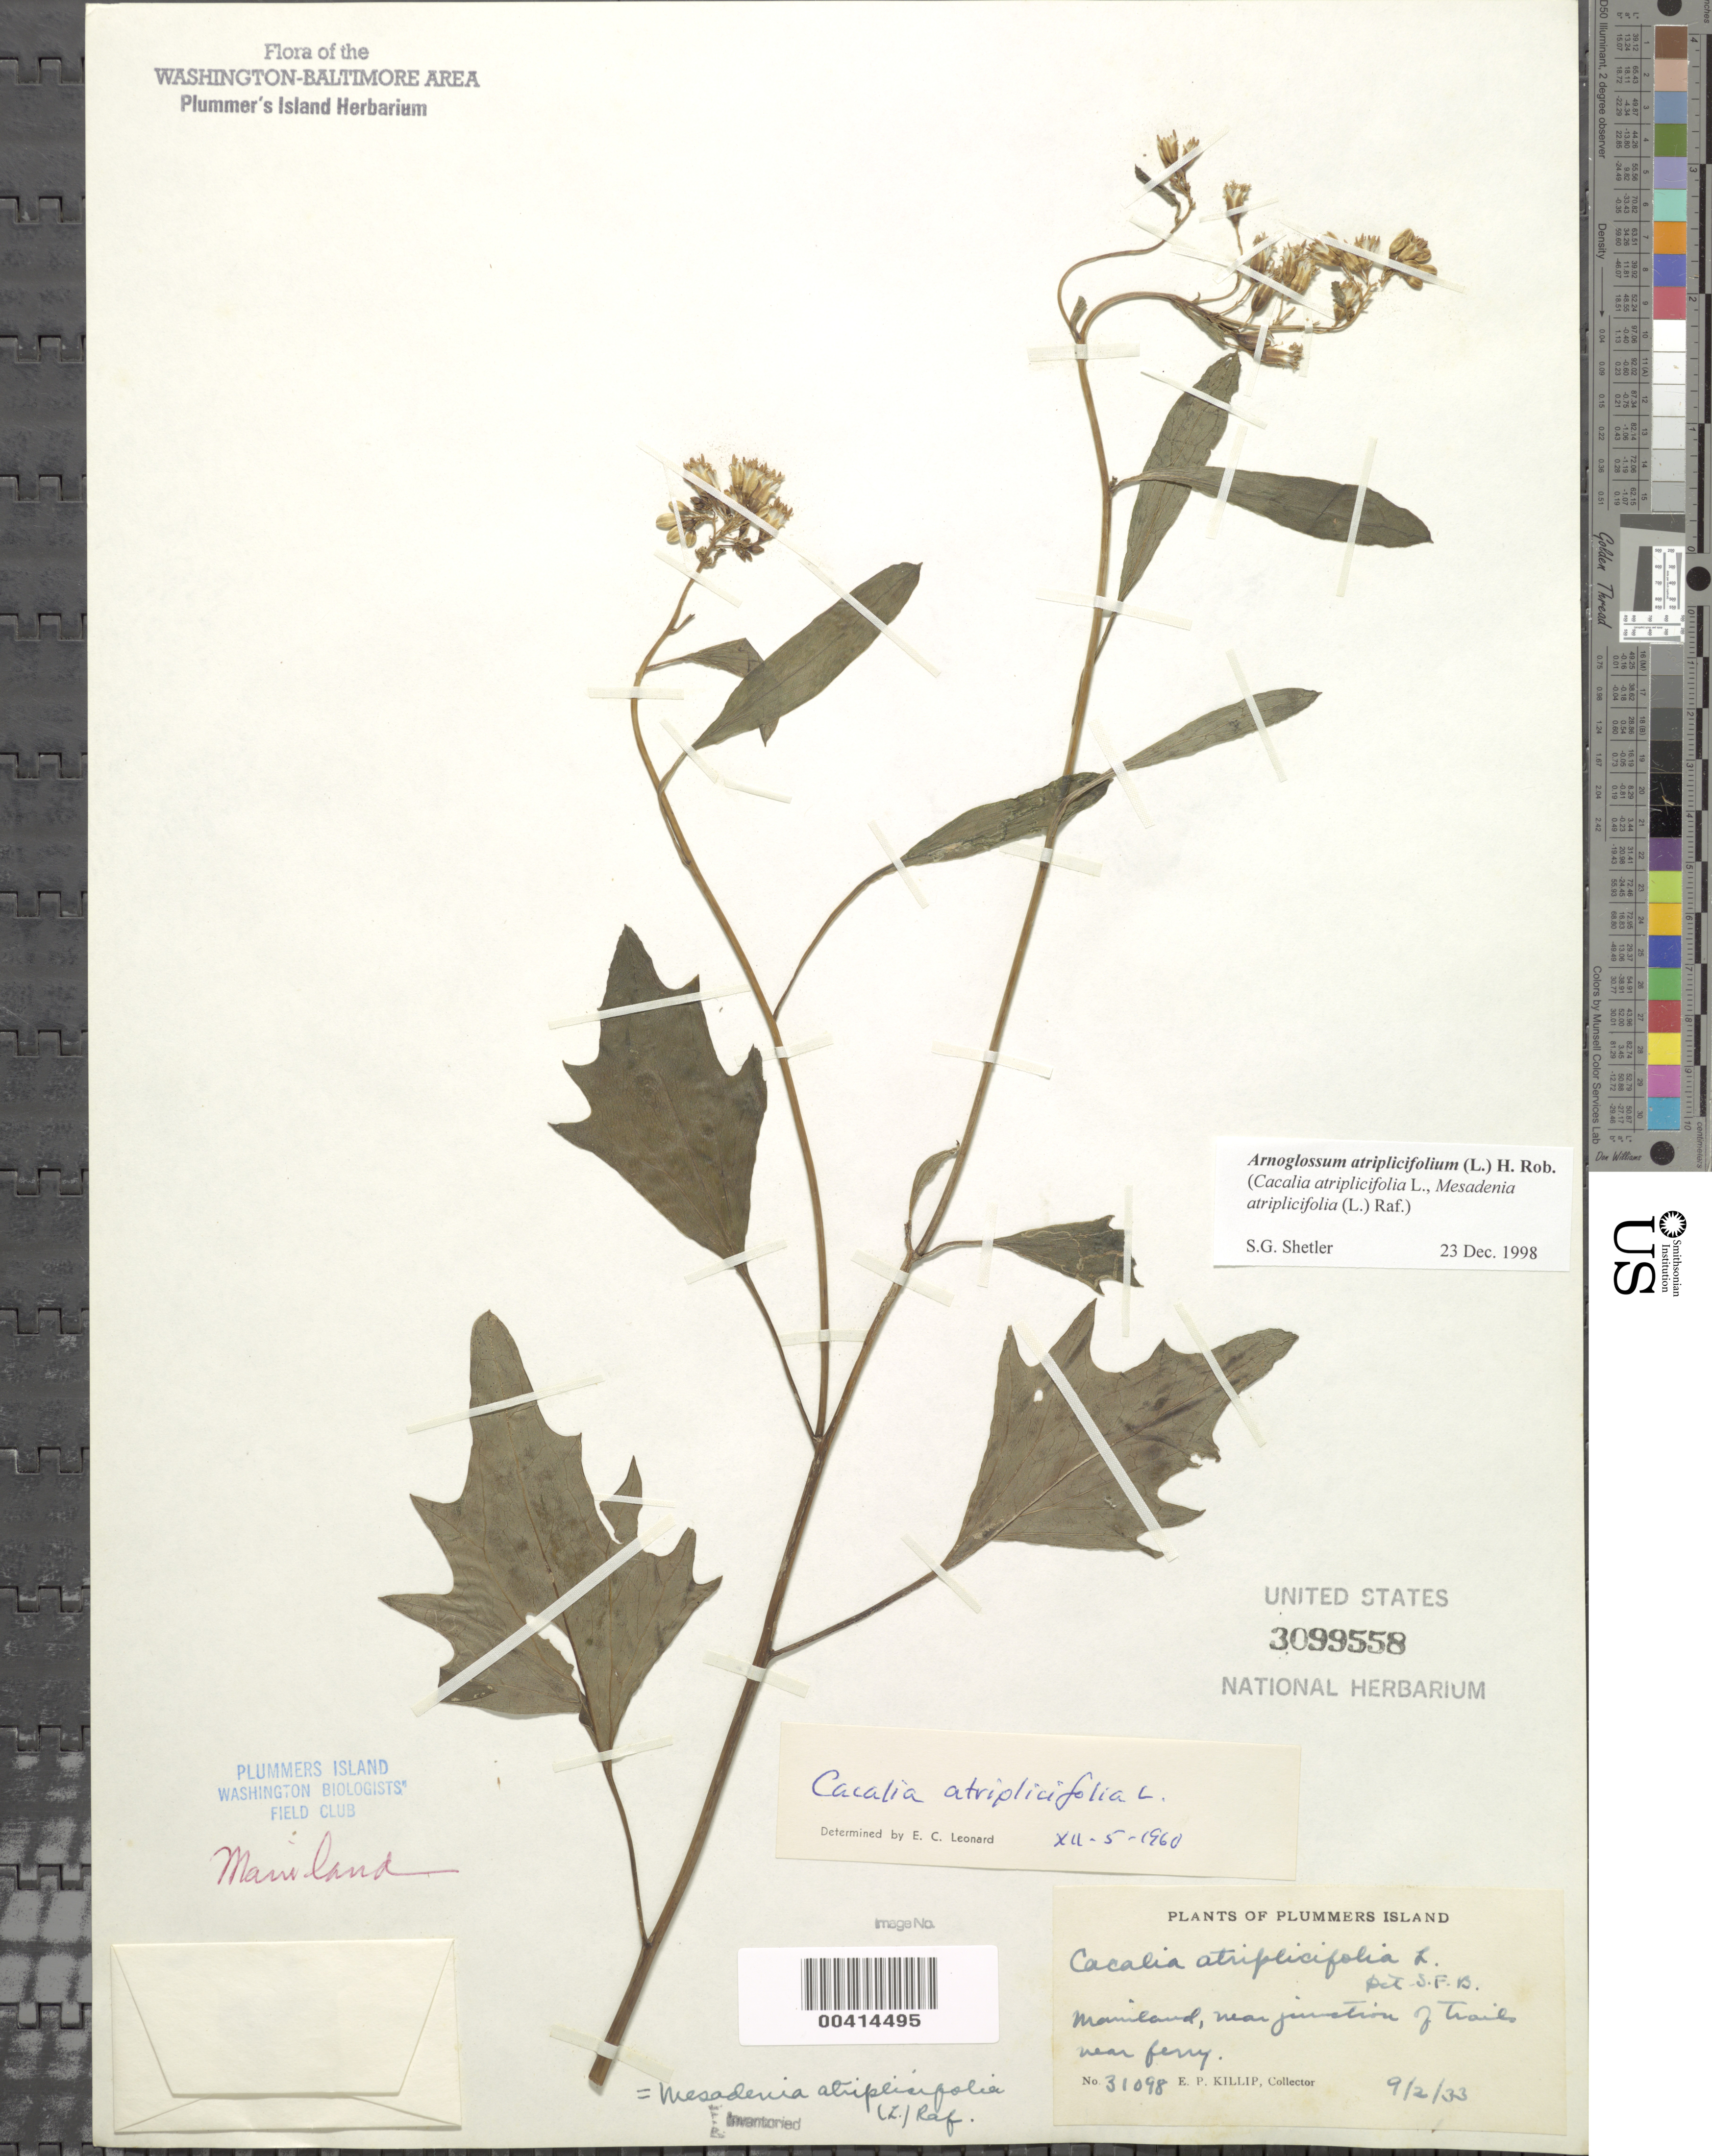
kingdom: Plantae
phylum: Tracheophyta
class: Magnoliopsida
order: Asterales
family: Asteraceae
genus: Arnoglossum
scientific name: Arnoglossum atriplicifolium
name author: (L.) H. Rob.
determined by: Shetler, Stanwyn G., (US), NMNH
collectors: E. P. Killip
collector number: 31098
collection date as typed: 02 Sep 1933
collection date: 1933-09-02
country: United States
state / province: Maryland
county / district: Montgomery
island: Plummers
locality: Plummer's Island; near junction of trails near Ferry C. & O. Canal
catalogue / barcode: US 3099558